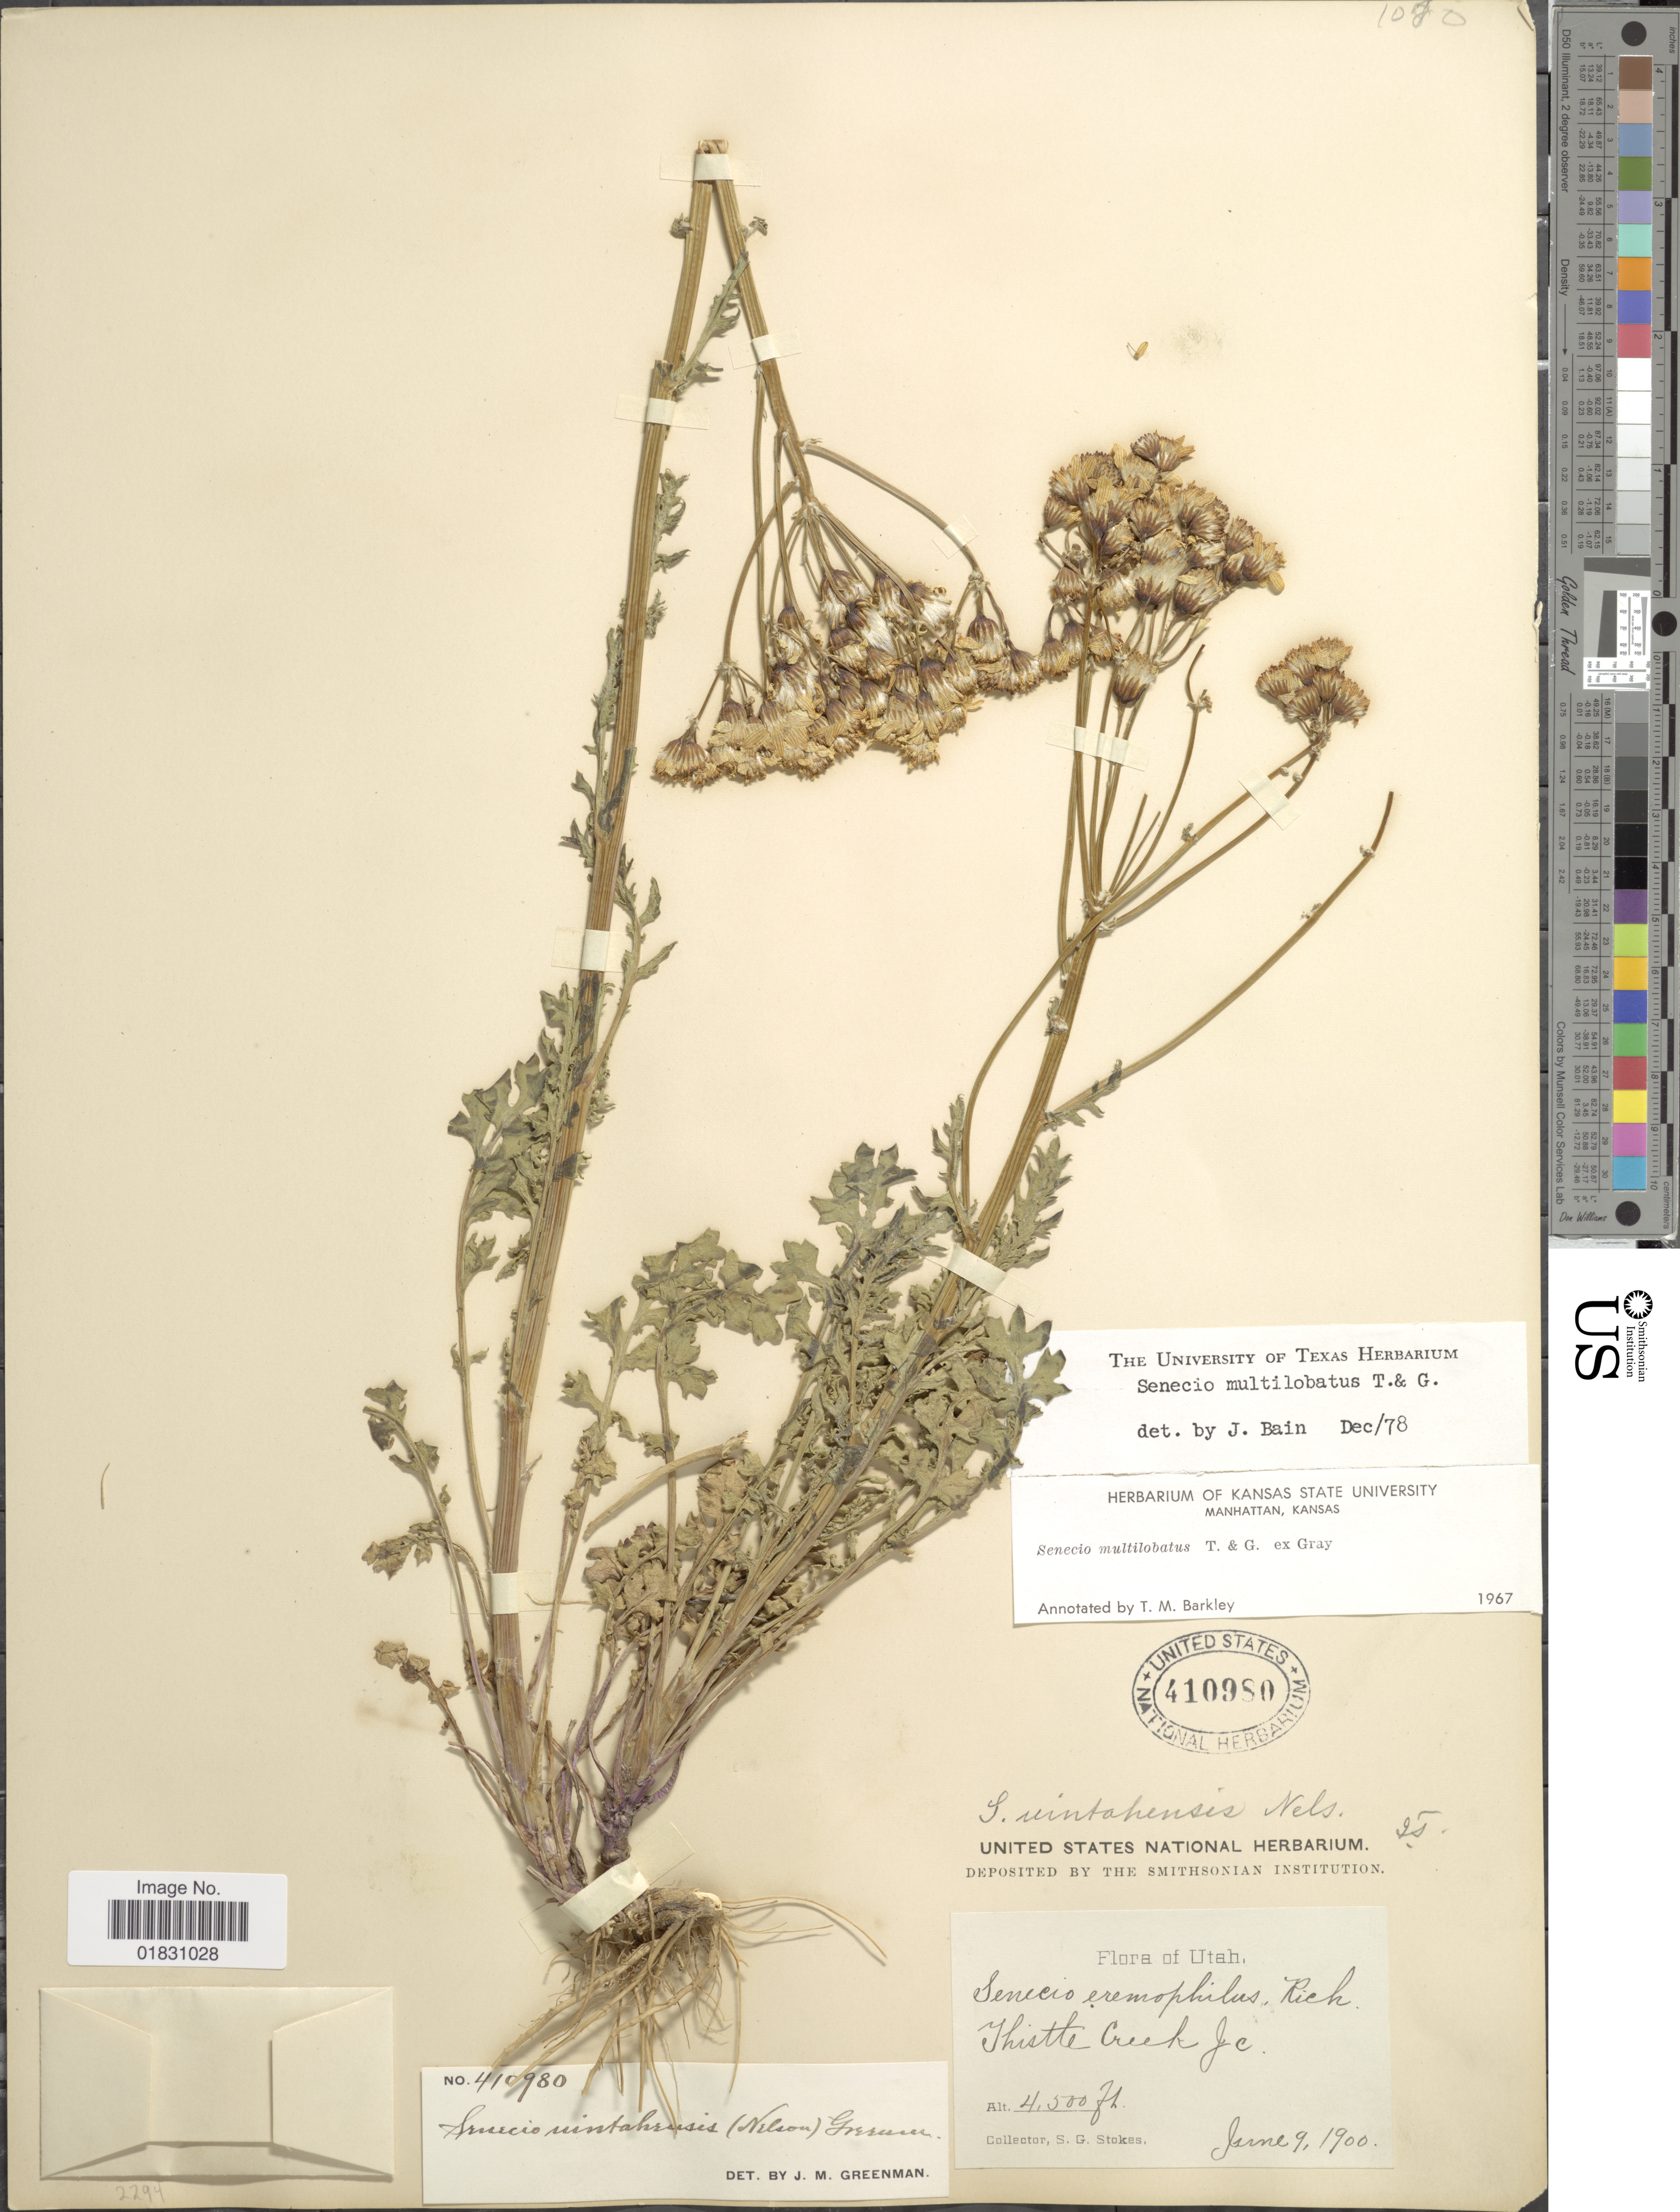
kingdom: Plantae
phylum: Tracheophyta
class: Magnoliopsida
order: Asterales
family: Asteraceae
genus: Packera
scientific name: Packera multilobata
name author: (Torr. & A. Gray) W.A. Weber & Á. Löve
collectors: S. G. Stokes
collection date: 1900-06-09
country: United States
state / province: Utah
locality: Thistle Creek Jc.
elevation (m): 1372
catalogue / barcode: US 41980